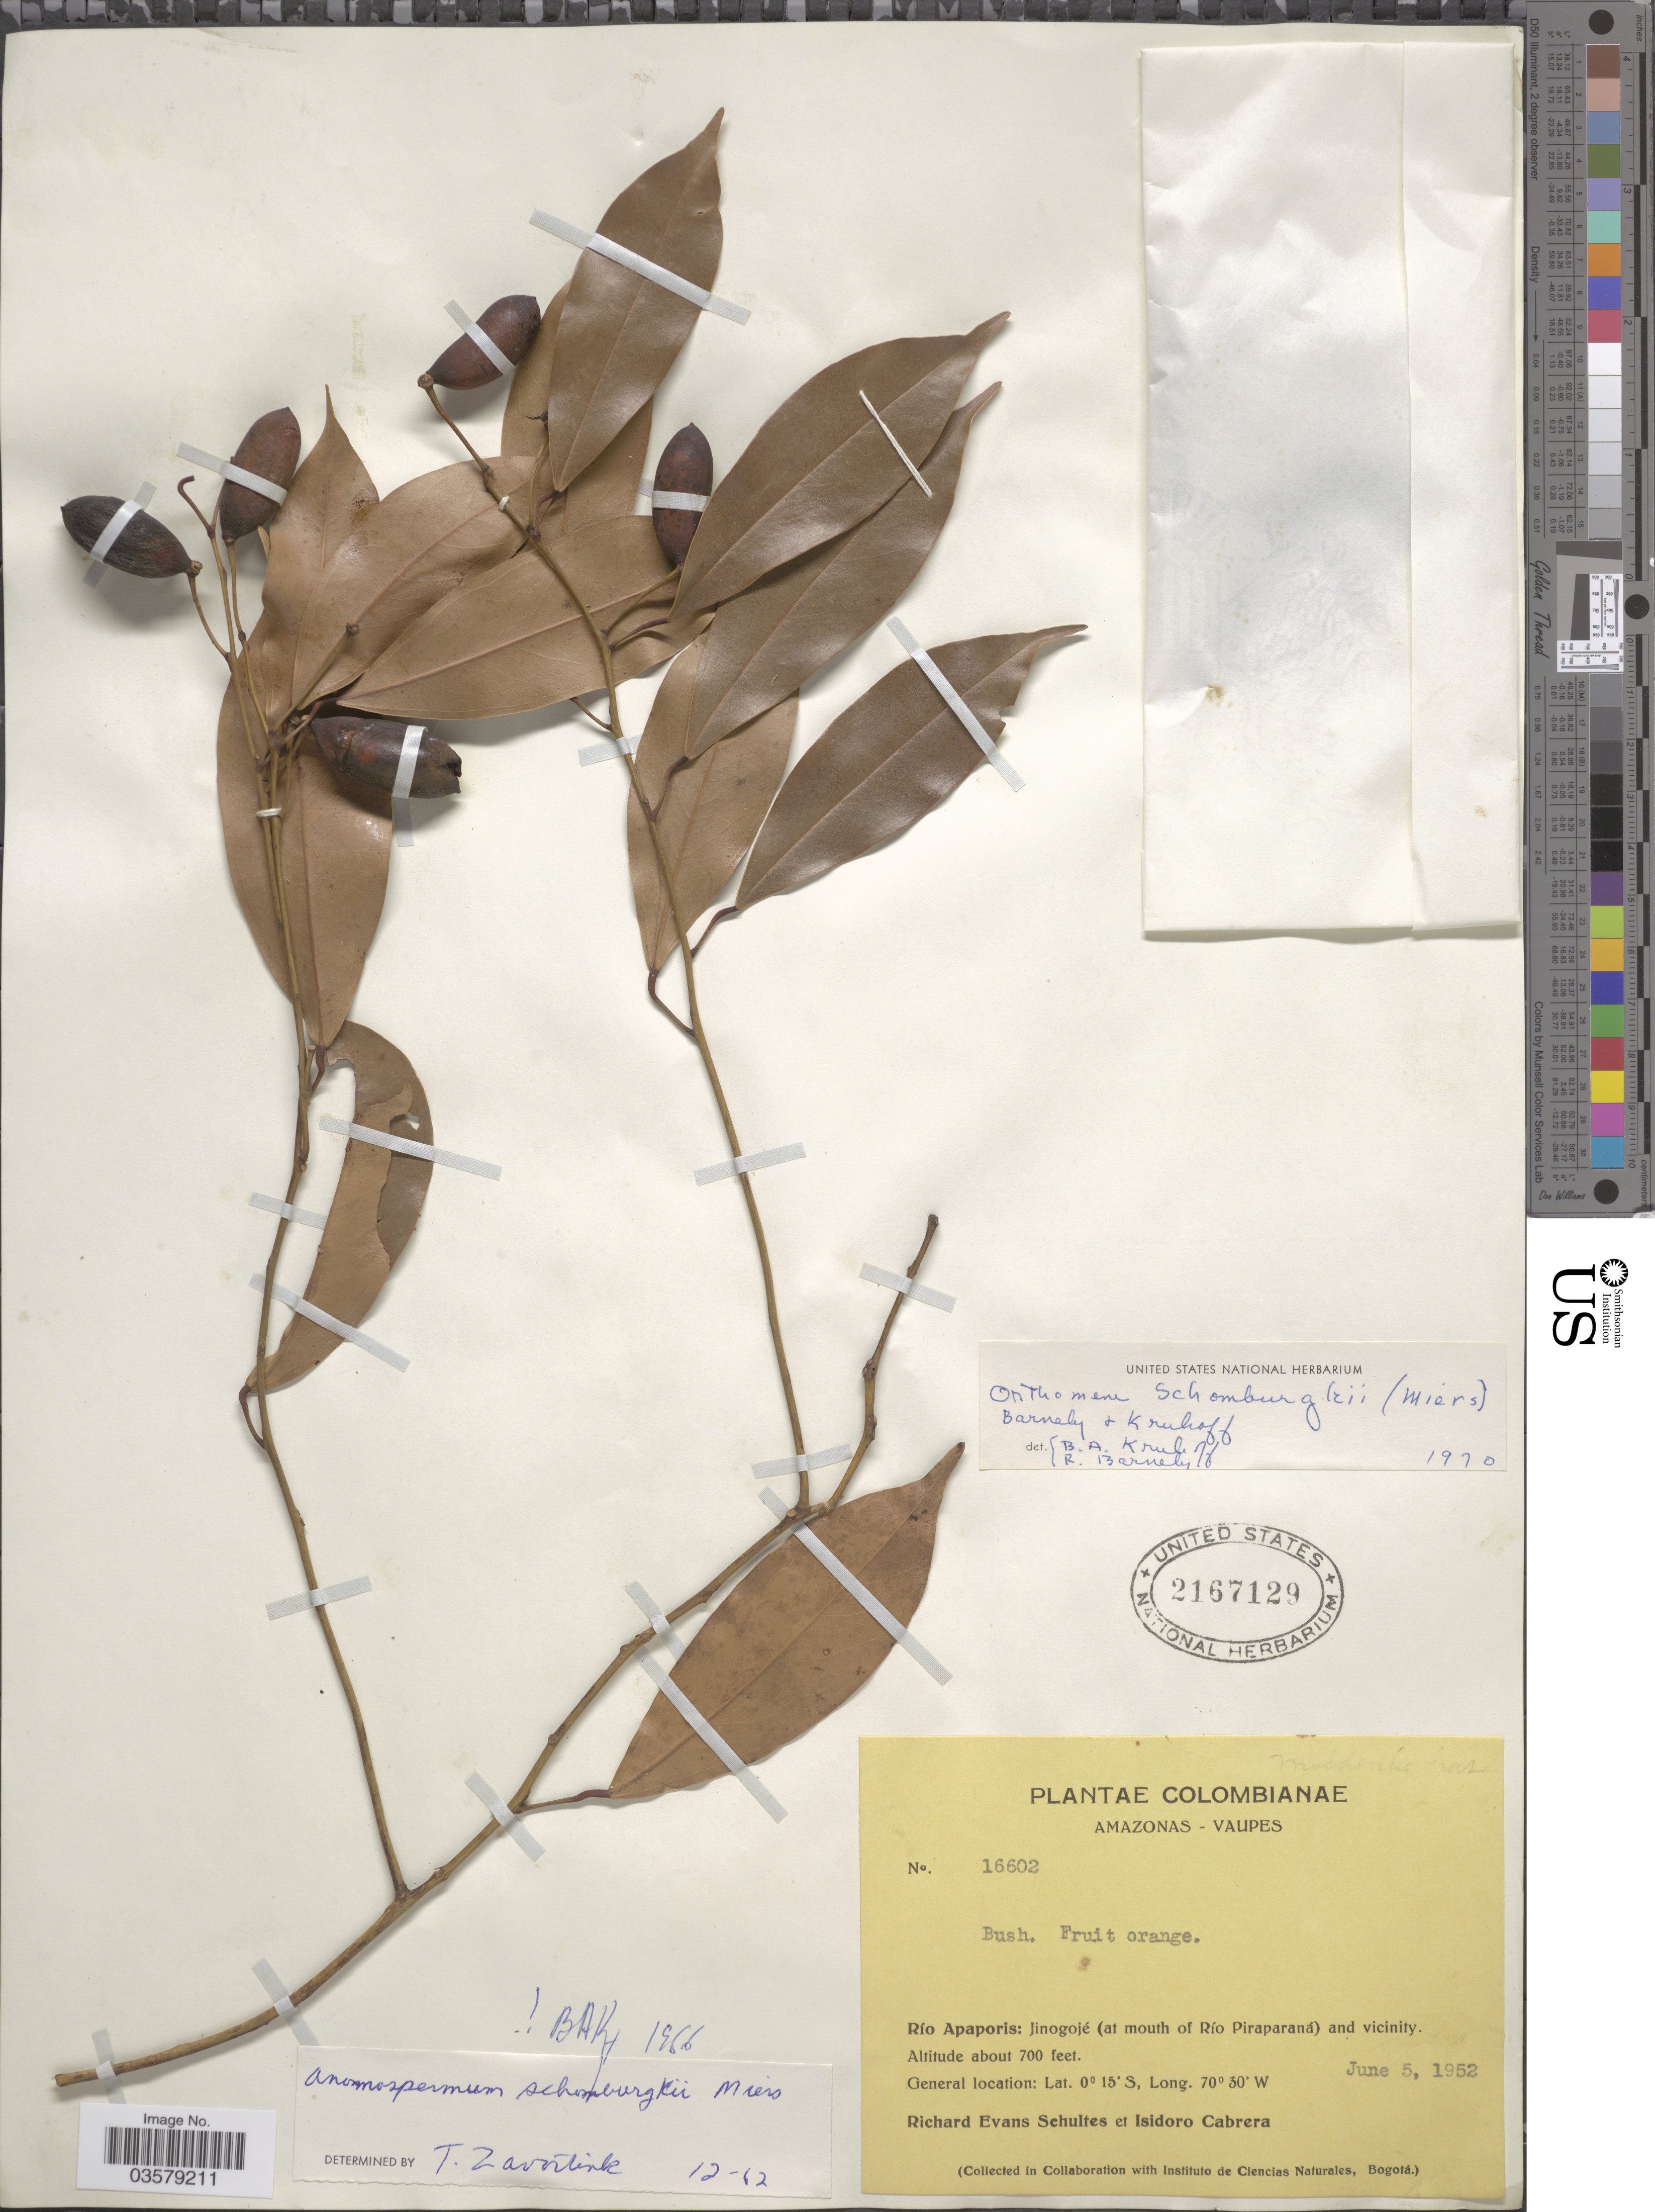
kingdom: Plantae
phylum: Tracheophyta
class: Magnoliopsida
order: Ranunculales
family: Menispermaceae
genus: Anomospermum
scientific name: Anomospermum schomburgkii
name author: Miers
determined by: Strong, Mark T., (BOT), Smithsonian Institution - National Museum of Natural History (UNITED STATES)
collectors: R. E. Schultes & I. Cabrera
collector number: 16602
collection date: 1952-06-05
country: Colombia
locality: Amazonas-Vaupes. Río Apaporis: Jinogojé (at mouth of Río Piraparaná) and vicinity.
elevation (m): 213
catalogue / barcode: US 2167129